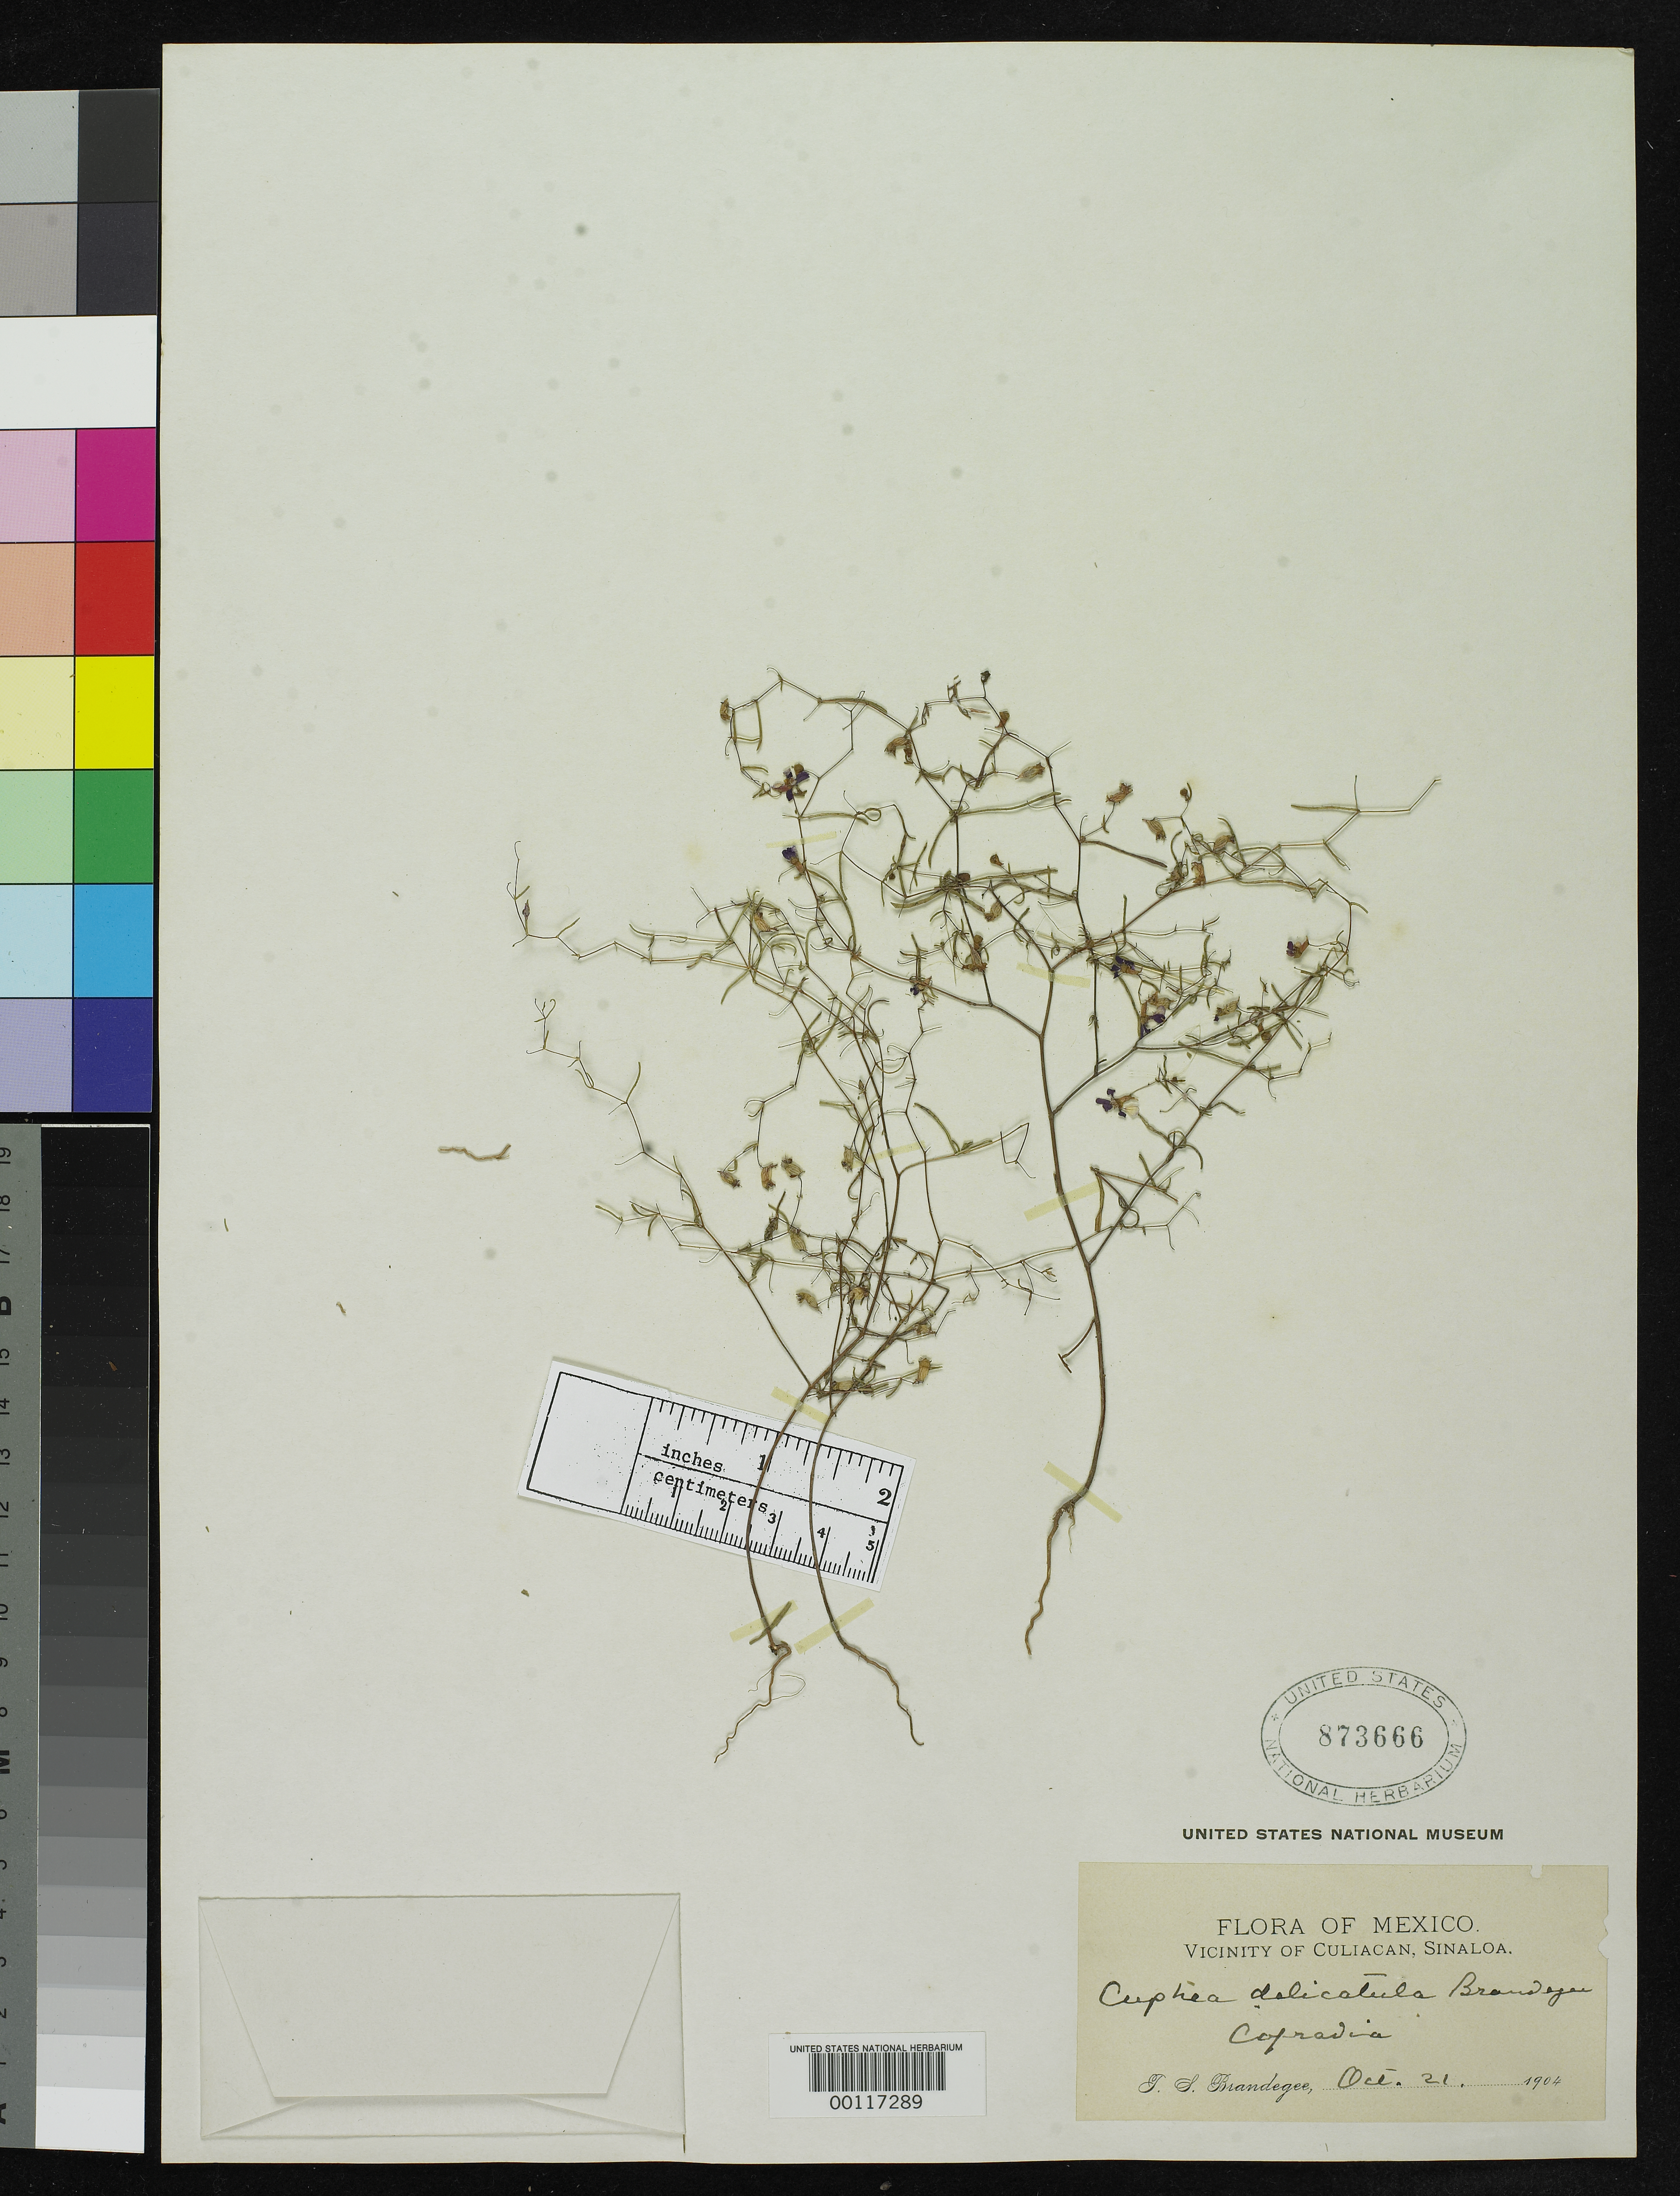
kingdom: Plantae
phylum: Tracheophyta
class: Magnoliopsida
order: Myrtales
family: Lythraceae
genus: Cuphea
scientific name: Cuphea delicatula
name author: Brandegee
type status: Isosyntype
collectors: T. S. Brandegee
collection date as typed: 21 Oct 1904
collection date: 1904-10-21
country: Mexico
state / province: Sinaloa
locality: Cofradia.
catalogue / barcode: US 873666